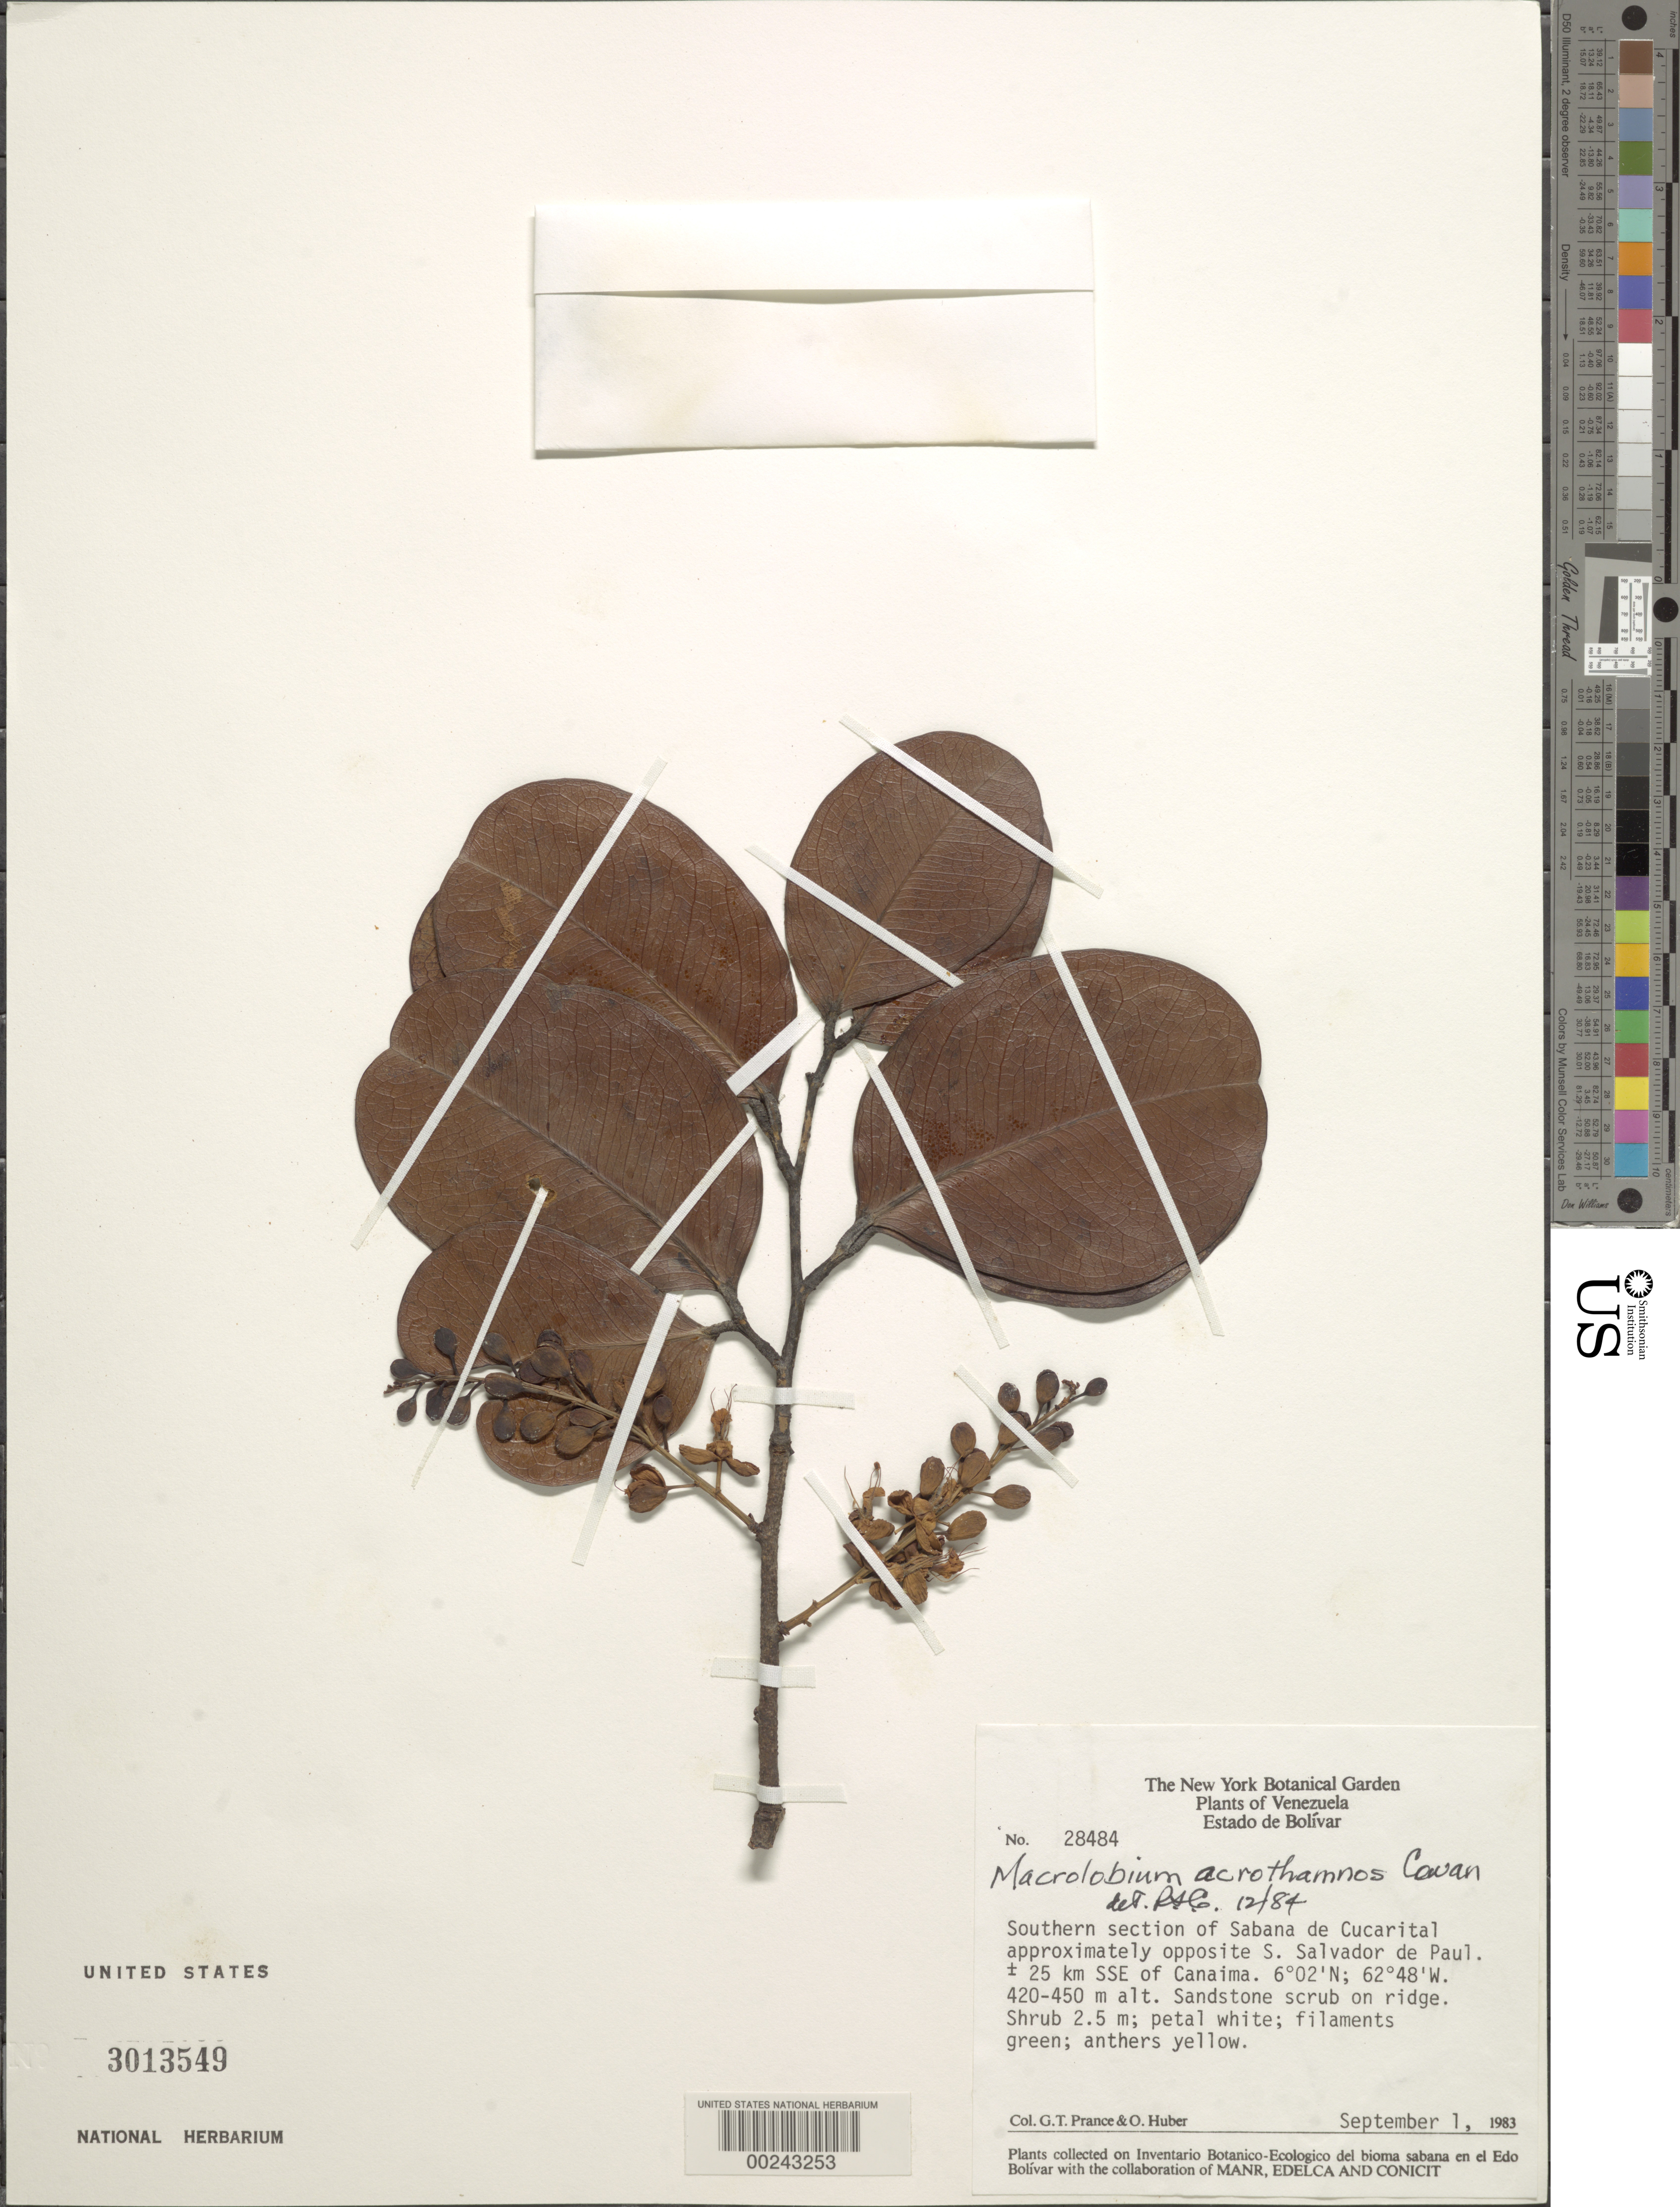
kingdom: Plantae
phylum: Tracheophyta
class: Magnoliopsida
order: Fabales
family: Fabaceae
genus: Macrolobium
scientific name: Macrolobium acrothamnos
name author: R.S. Cowan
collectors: G. T. Prance & O. Huber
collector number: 28484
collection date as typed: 01 Sep 1983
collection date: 1983-09-01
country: Venezuela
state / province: Bolivar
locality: Southern section of sabana de cucarital ca opposite s. salvador de paul +/-25 km sse of canaima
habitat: Sandstone scrub on ridge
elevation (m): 420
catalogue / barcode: US 3013549